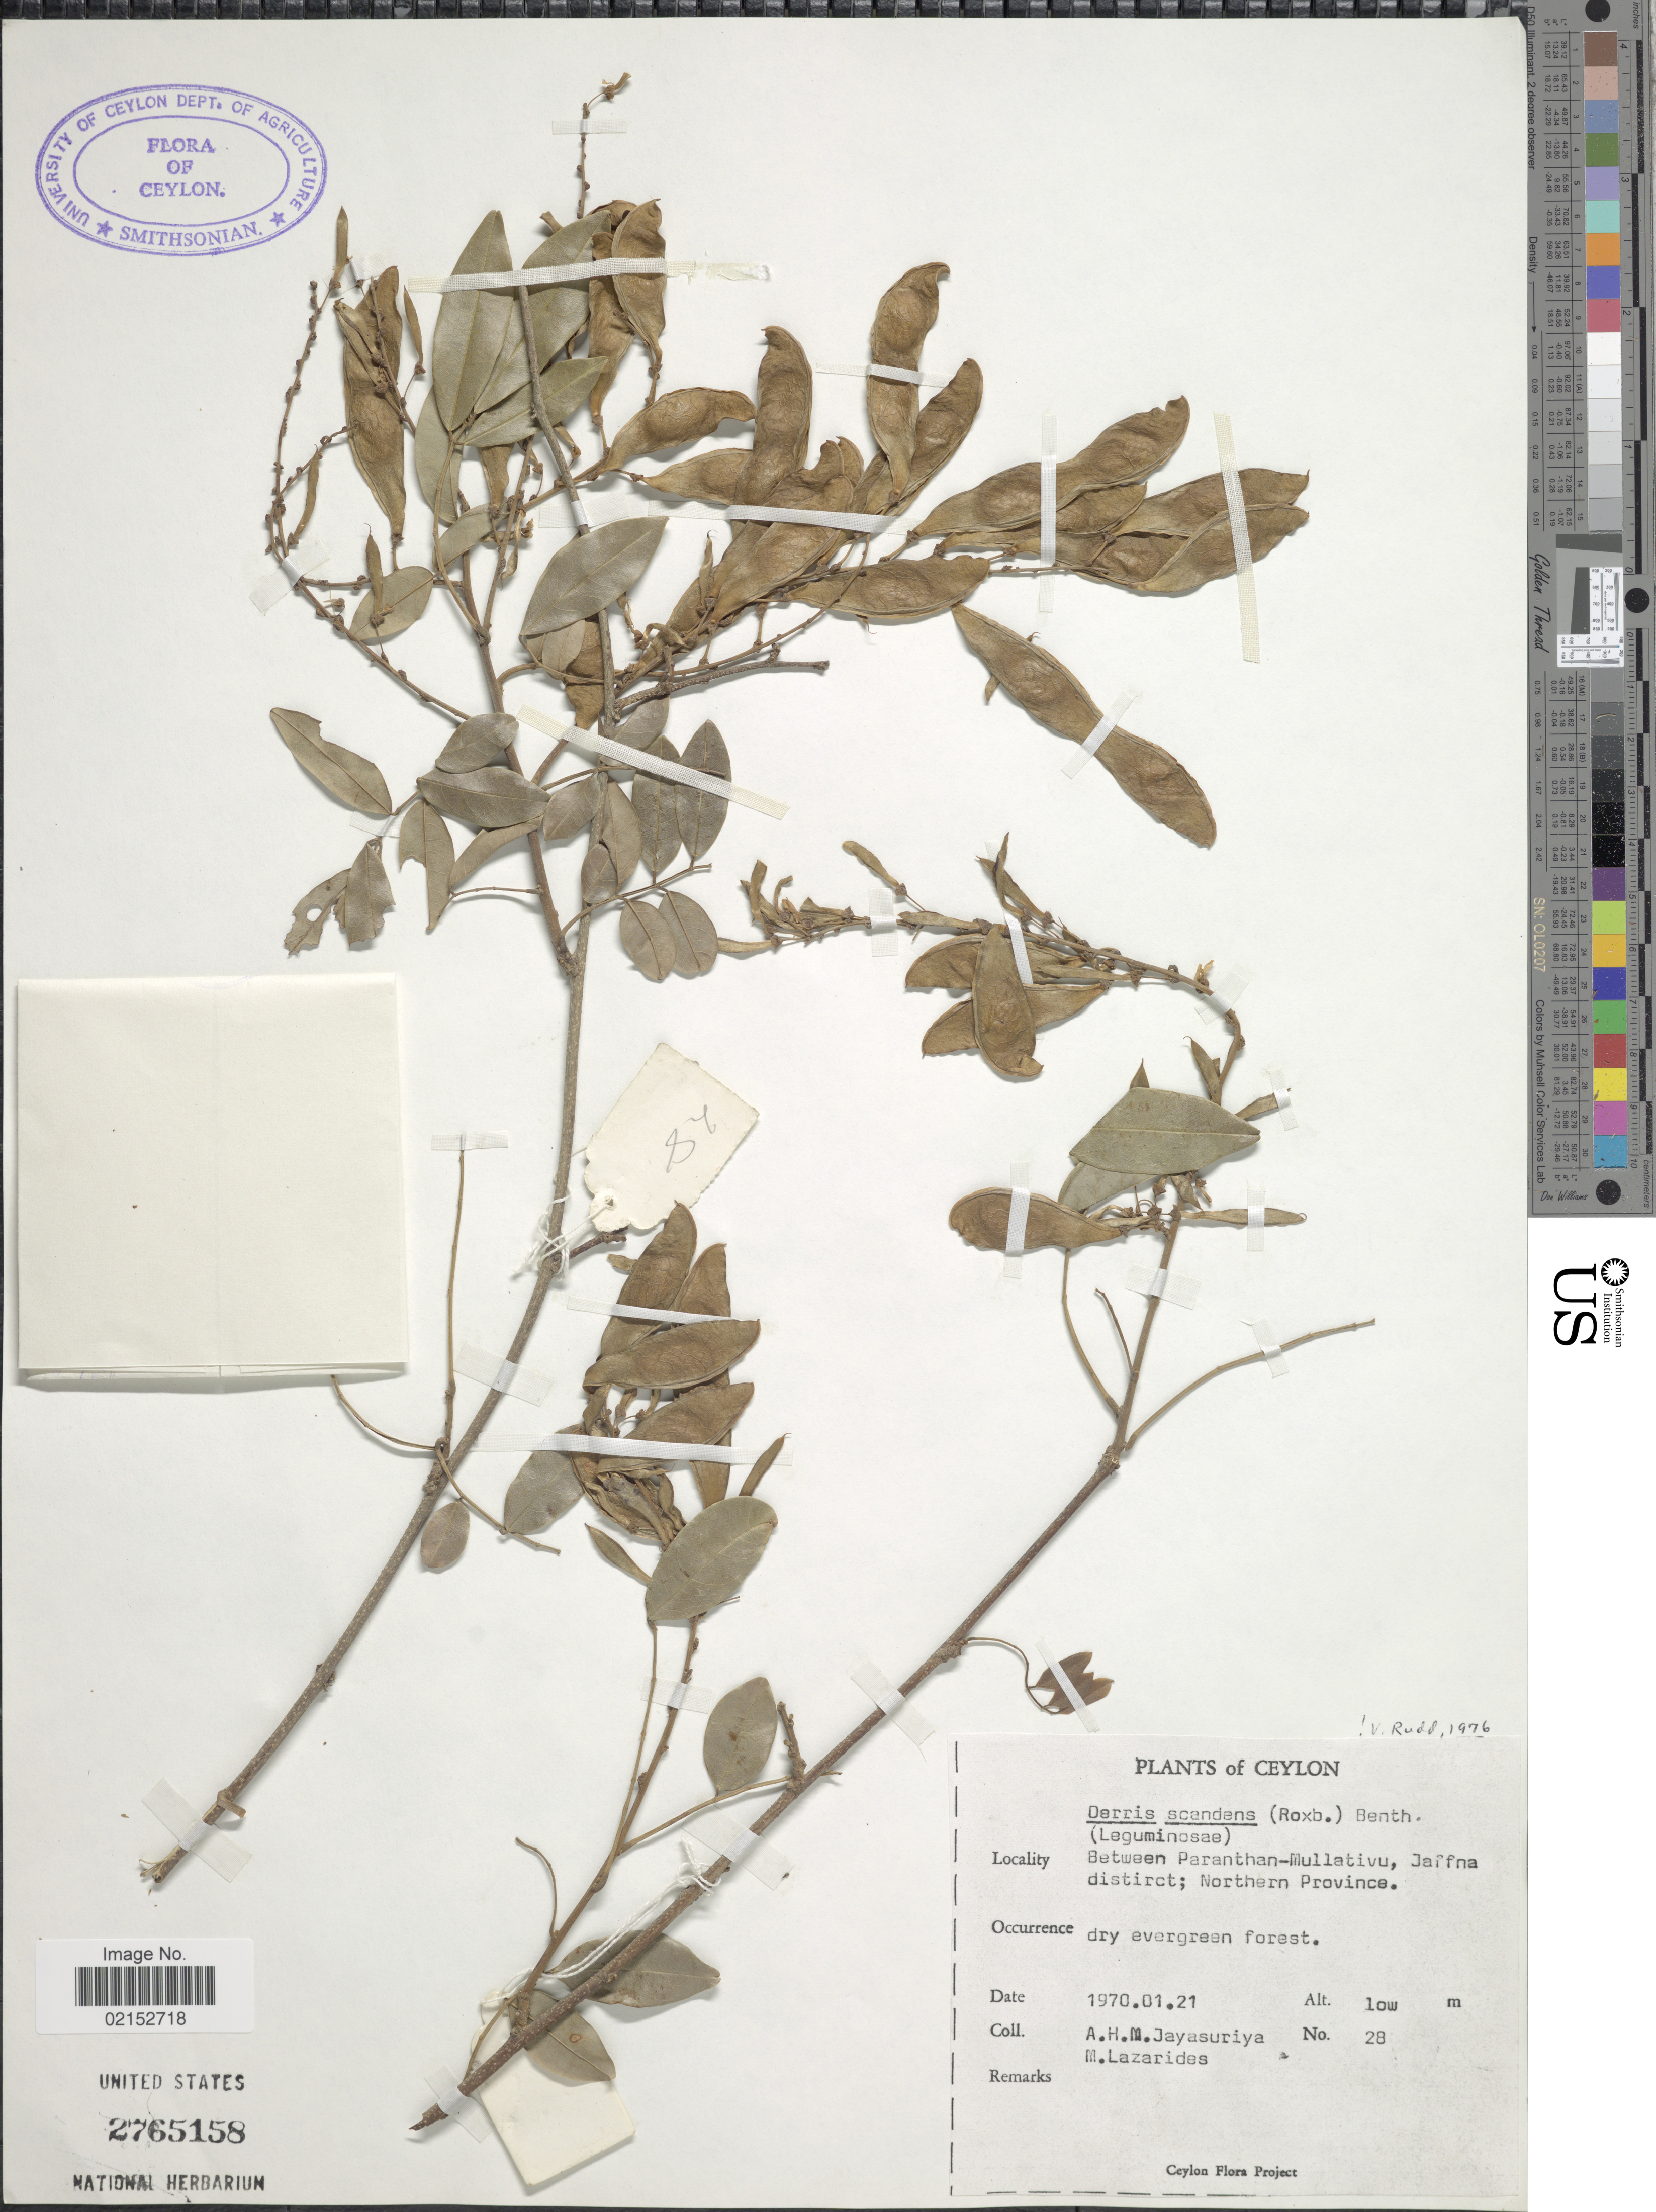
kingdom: Plantae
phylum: Tracheophyta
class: Magnoliopsida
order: Fabales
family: Fabaceae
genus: Brachypterum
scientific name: Brachypterum scandens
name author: (Roxb.) Miq.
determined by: Strong, Mark T., (BOT), Smithsonian Institution - National Museum of Natural History (UNITED STATES)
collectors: A. H. Jayasuriya & M. Lazarides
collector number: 28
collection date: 1970-01-21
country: Sri Lanka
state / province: Northern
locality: Ceylon, between Paranthan-Mullativu, Jaffna District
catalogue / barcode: US 2765158